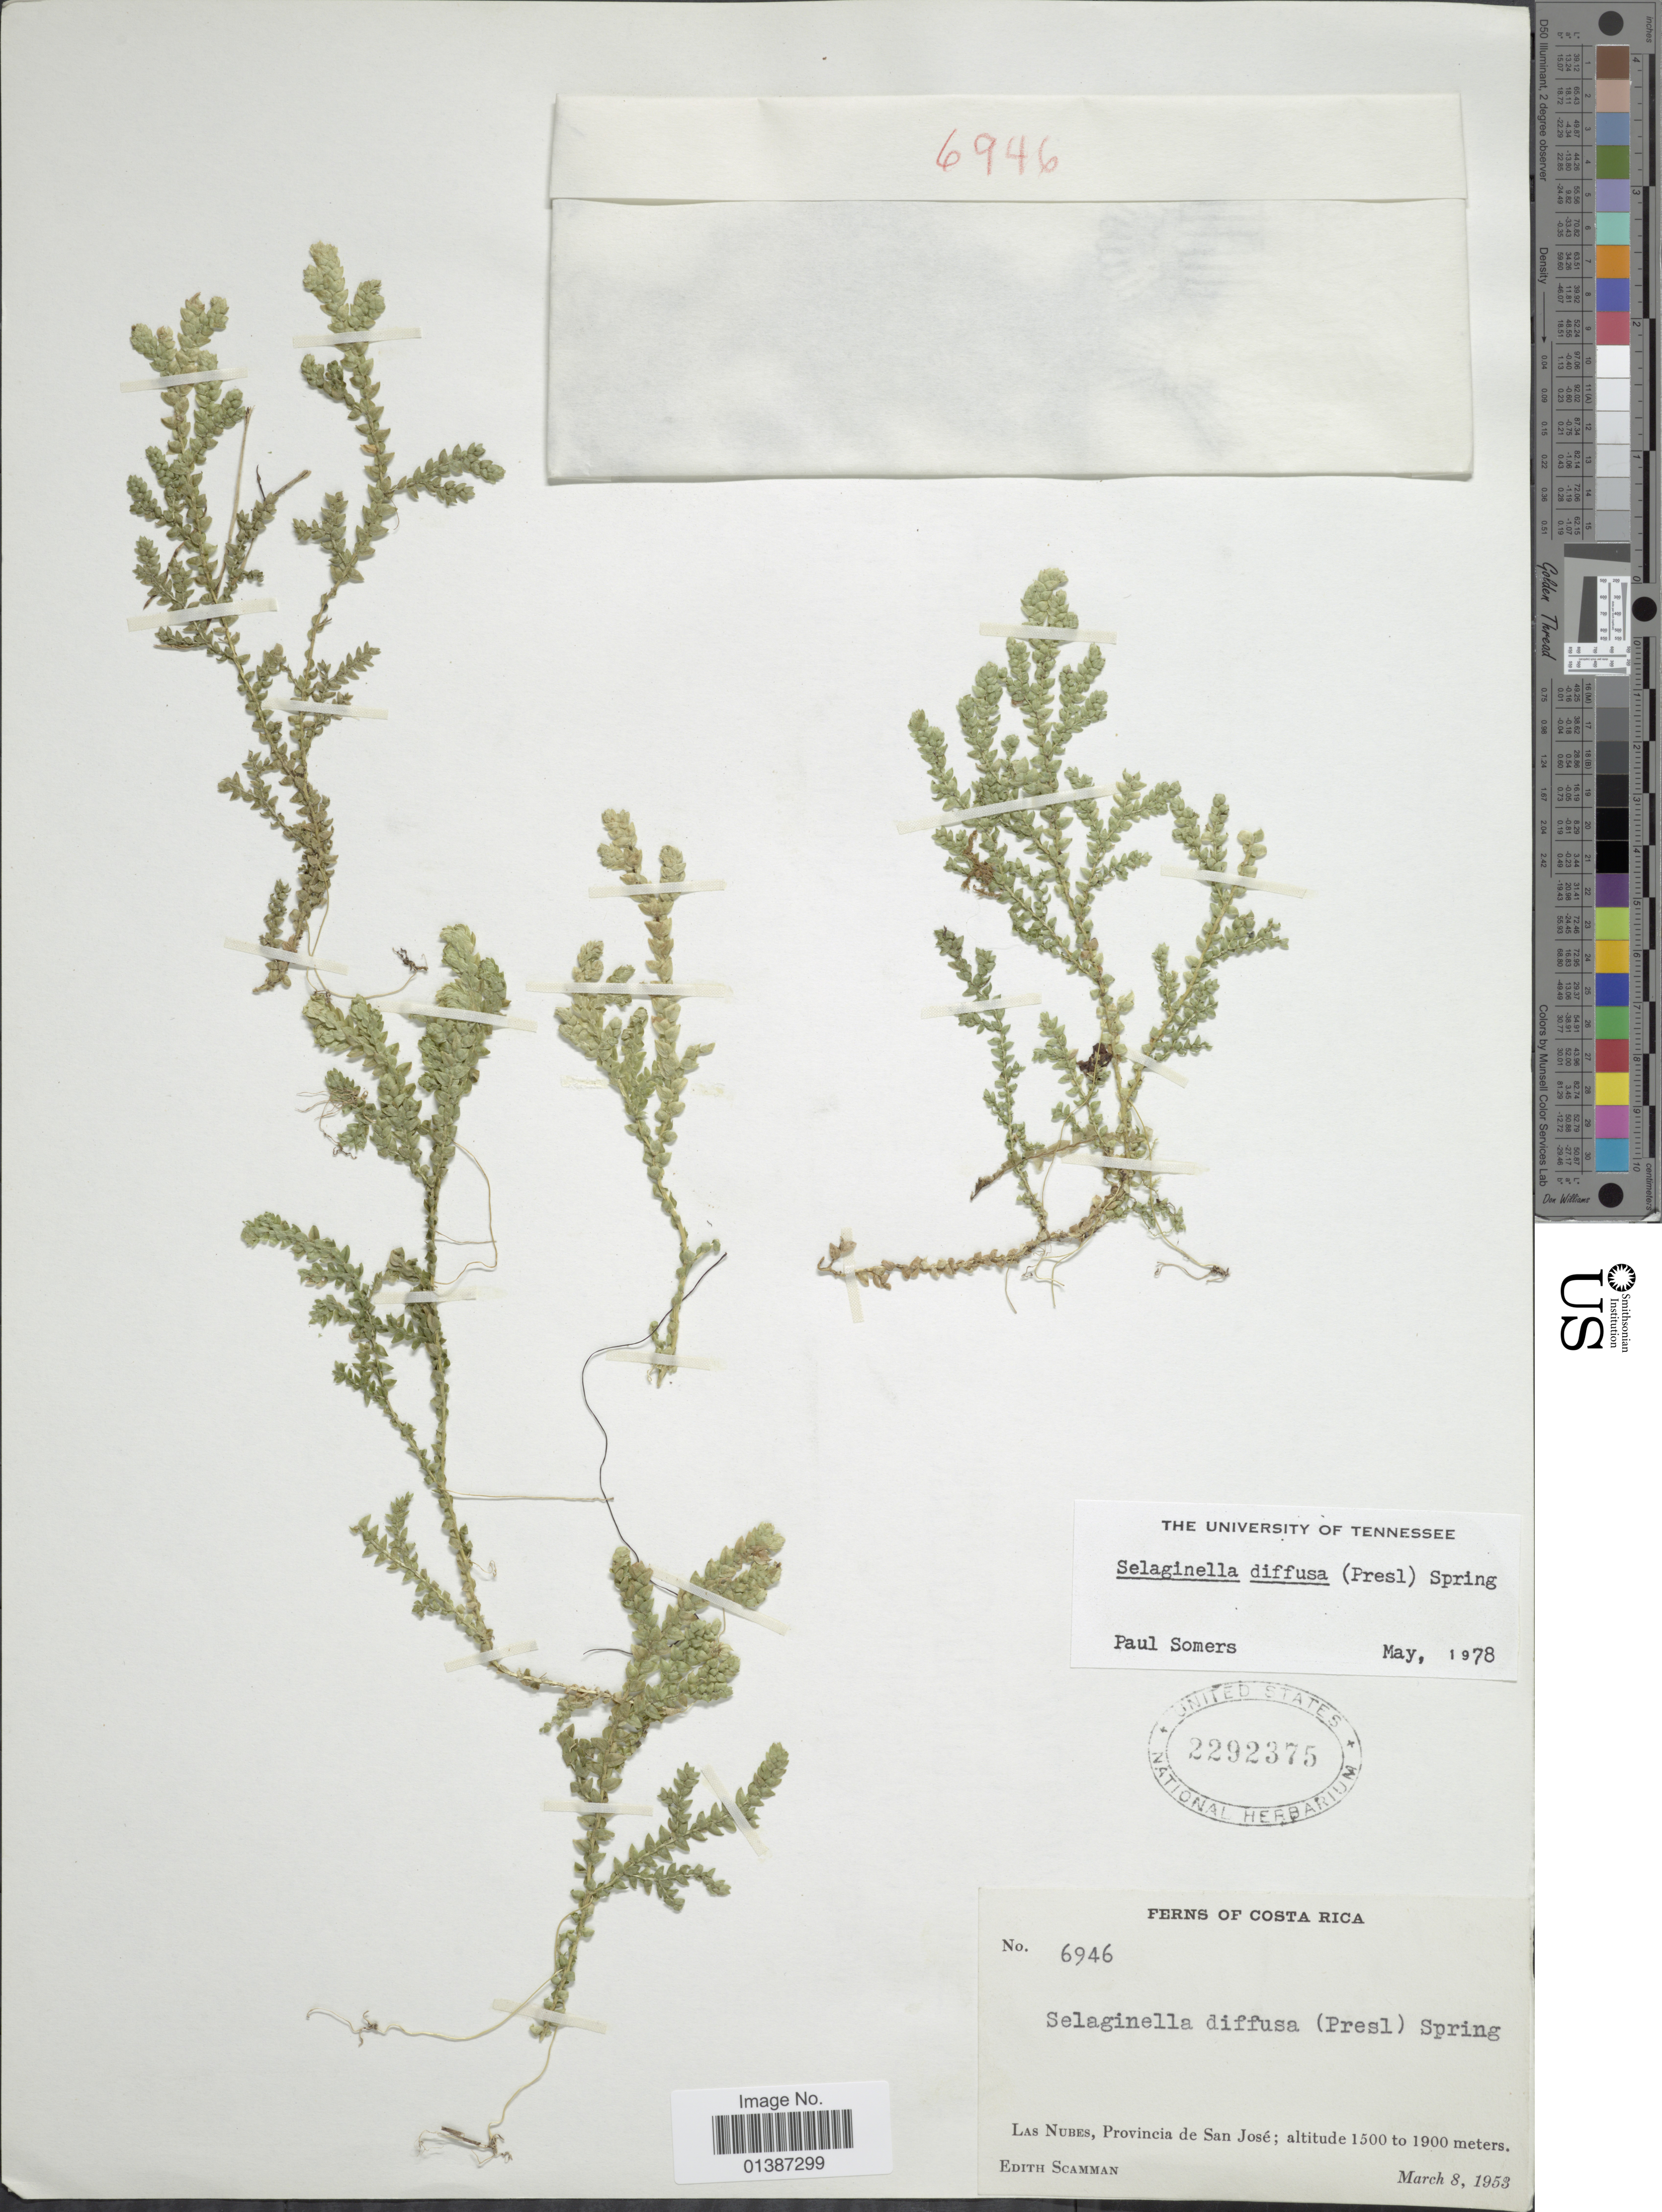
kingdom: Plantae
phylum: Tracheophyta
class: Lycopodiopsida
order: Selaginellales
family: Selaginellaceae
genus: Selaginella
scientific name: Selaginella diffusa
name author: (C. Presl) Spring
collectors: E. Scamman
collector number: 6946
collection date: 1953-03-08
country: Costa Rica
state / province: San José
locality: Las Nubes, Provincia de San José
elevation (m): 1500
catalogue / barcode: US 2292375